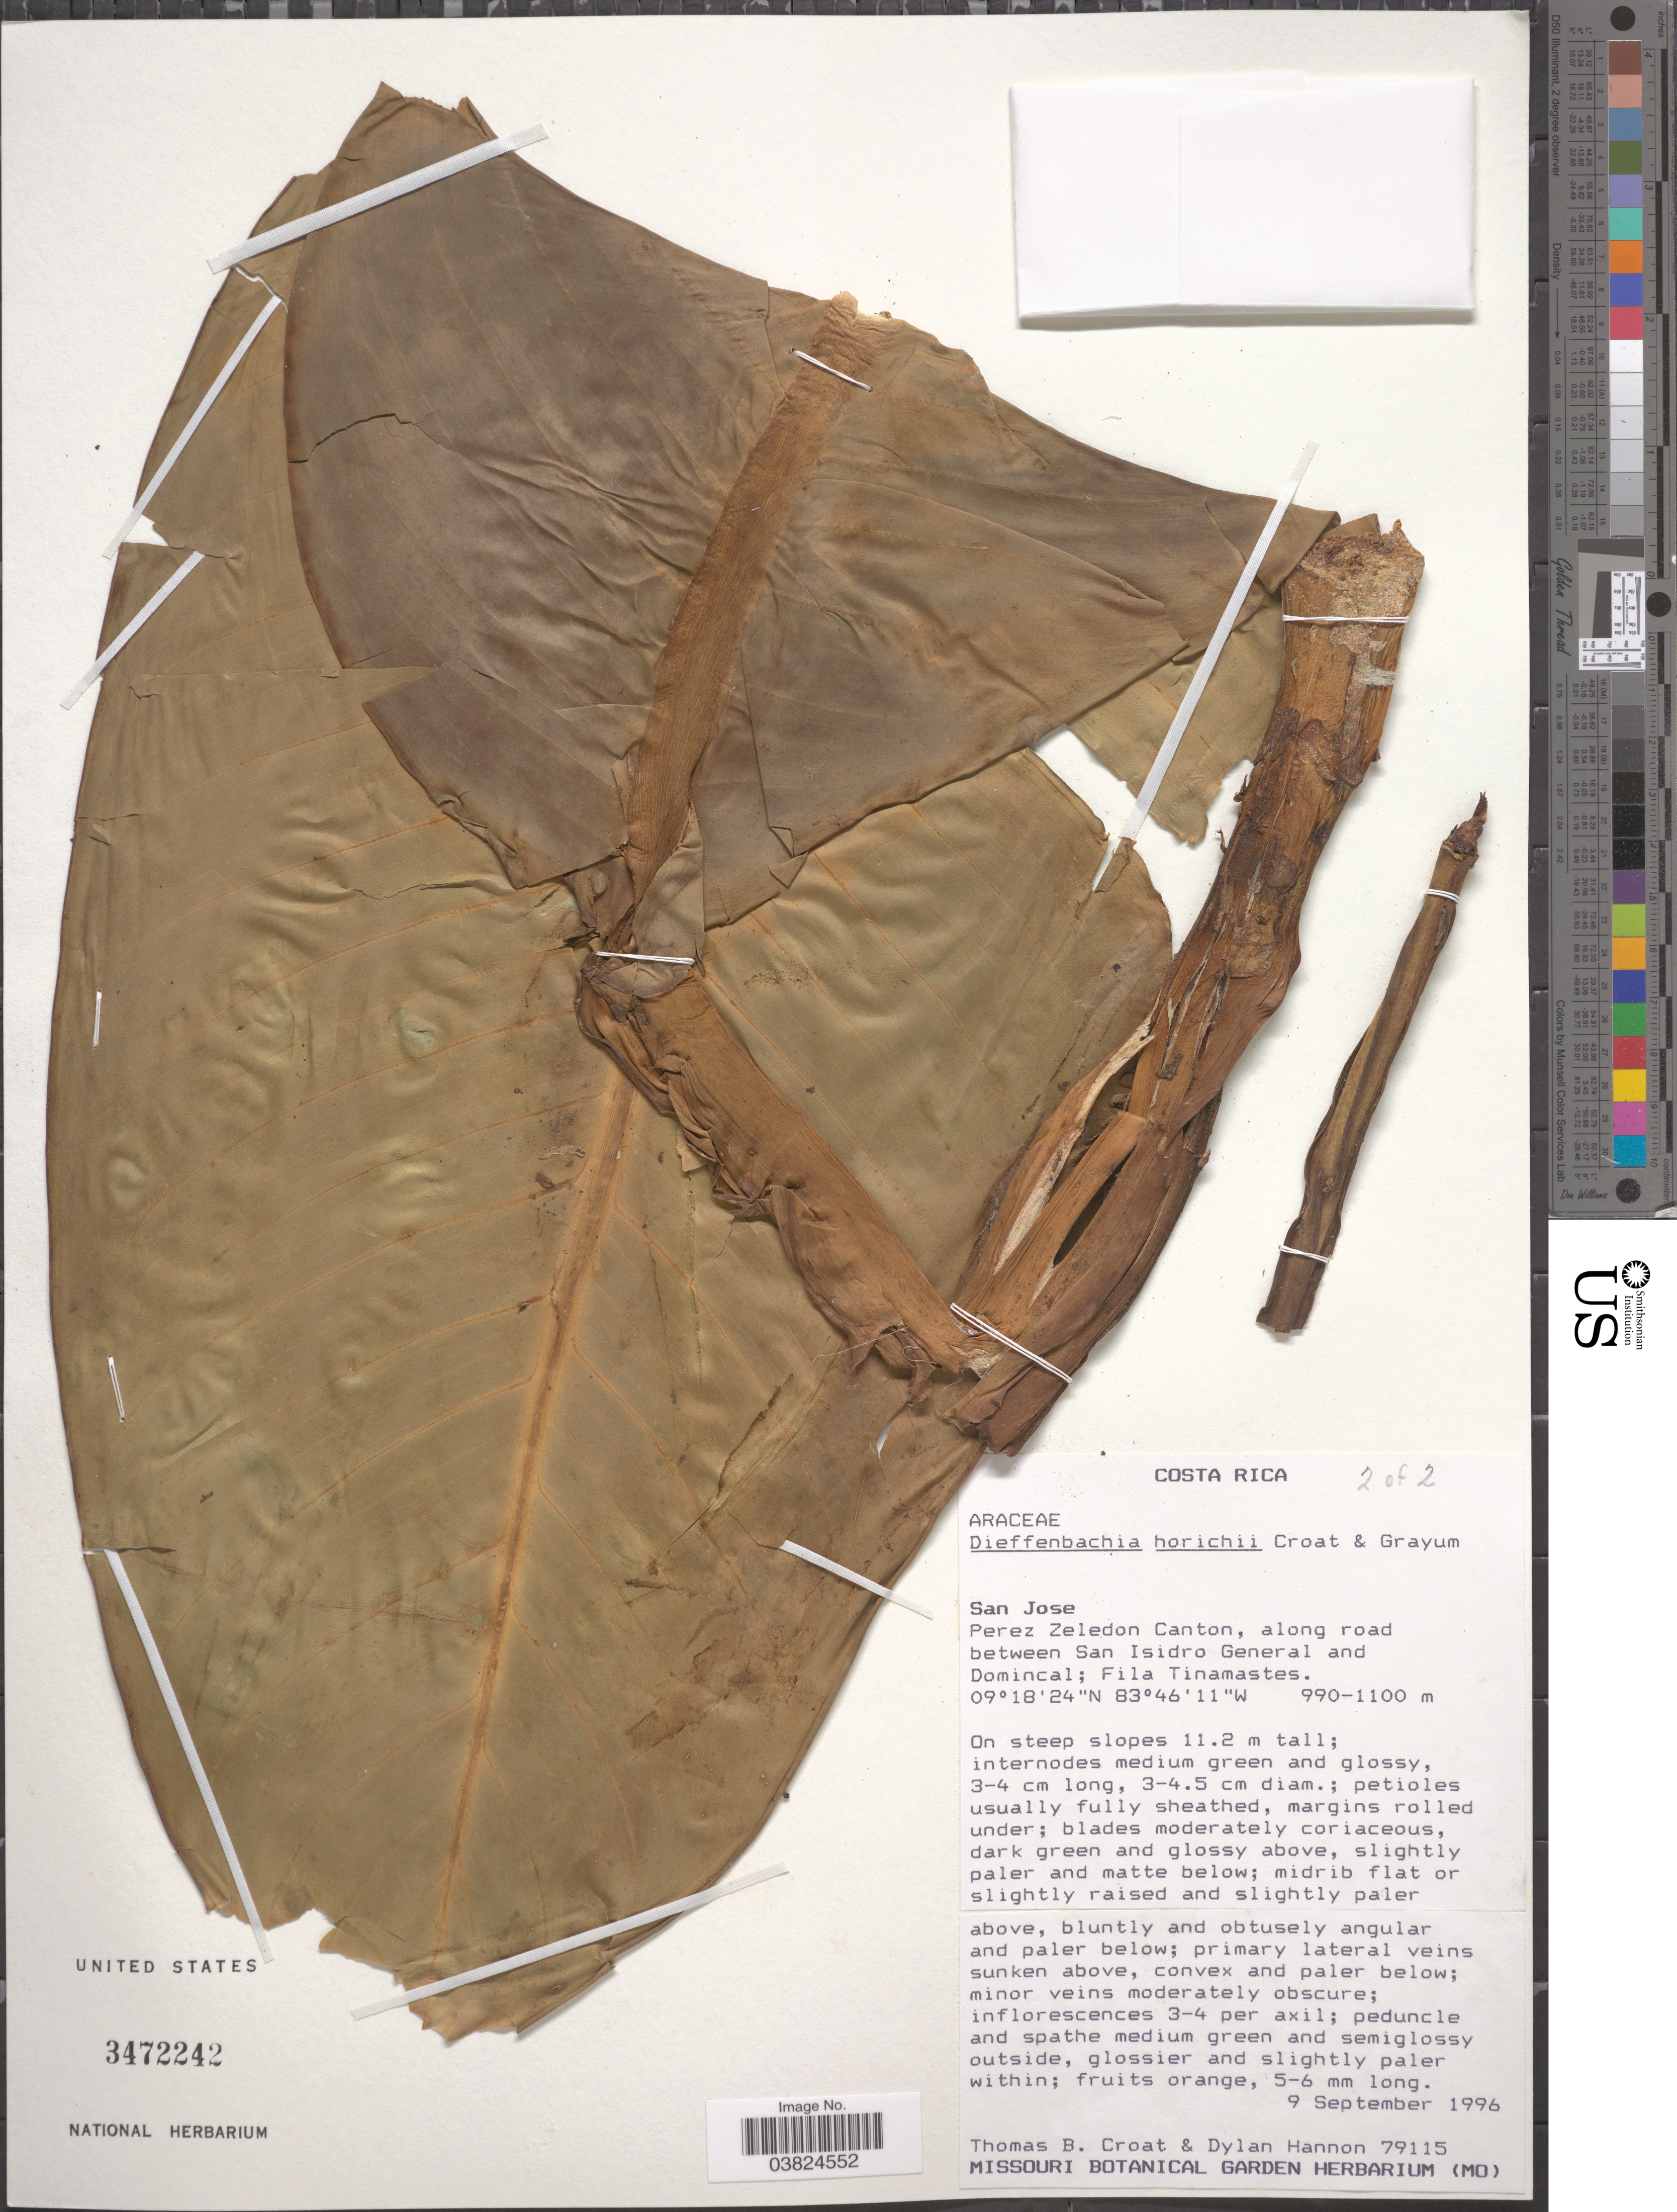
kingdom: Plantae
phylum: Tracheophyta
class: Liliopsida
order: Alismatales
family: Araceae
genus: Dieffenbachia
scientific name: Dieffenbachia horichii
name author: Croat & Grayum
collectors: T. B. Croat & D. Hannon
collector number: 79115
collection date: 1996-09-09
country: Costa Rica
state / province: San José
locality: Perez Zeledon Canton, along road between San Isidro General and Dominical; Fila Tinamastes.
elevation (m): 990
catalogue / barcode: US 3472242